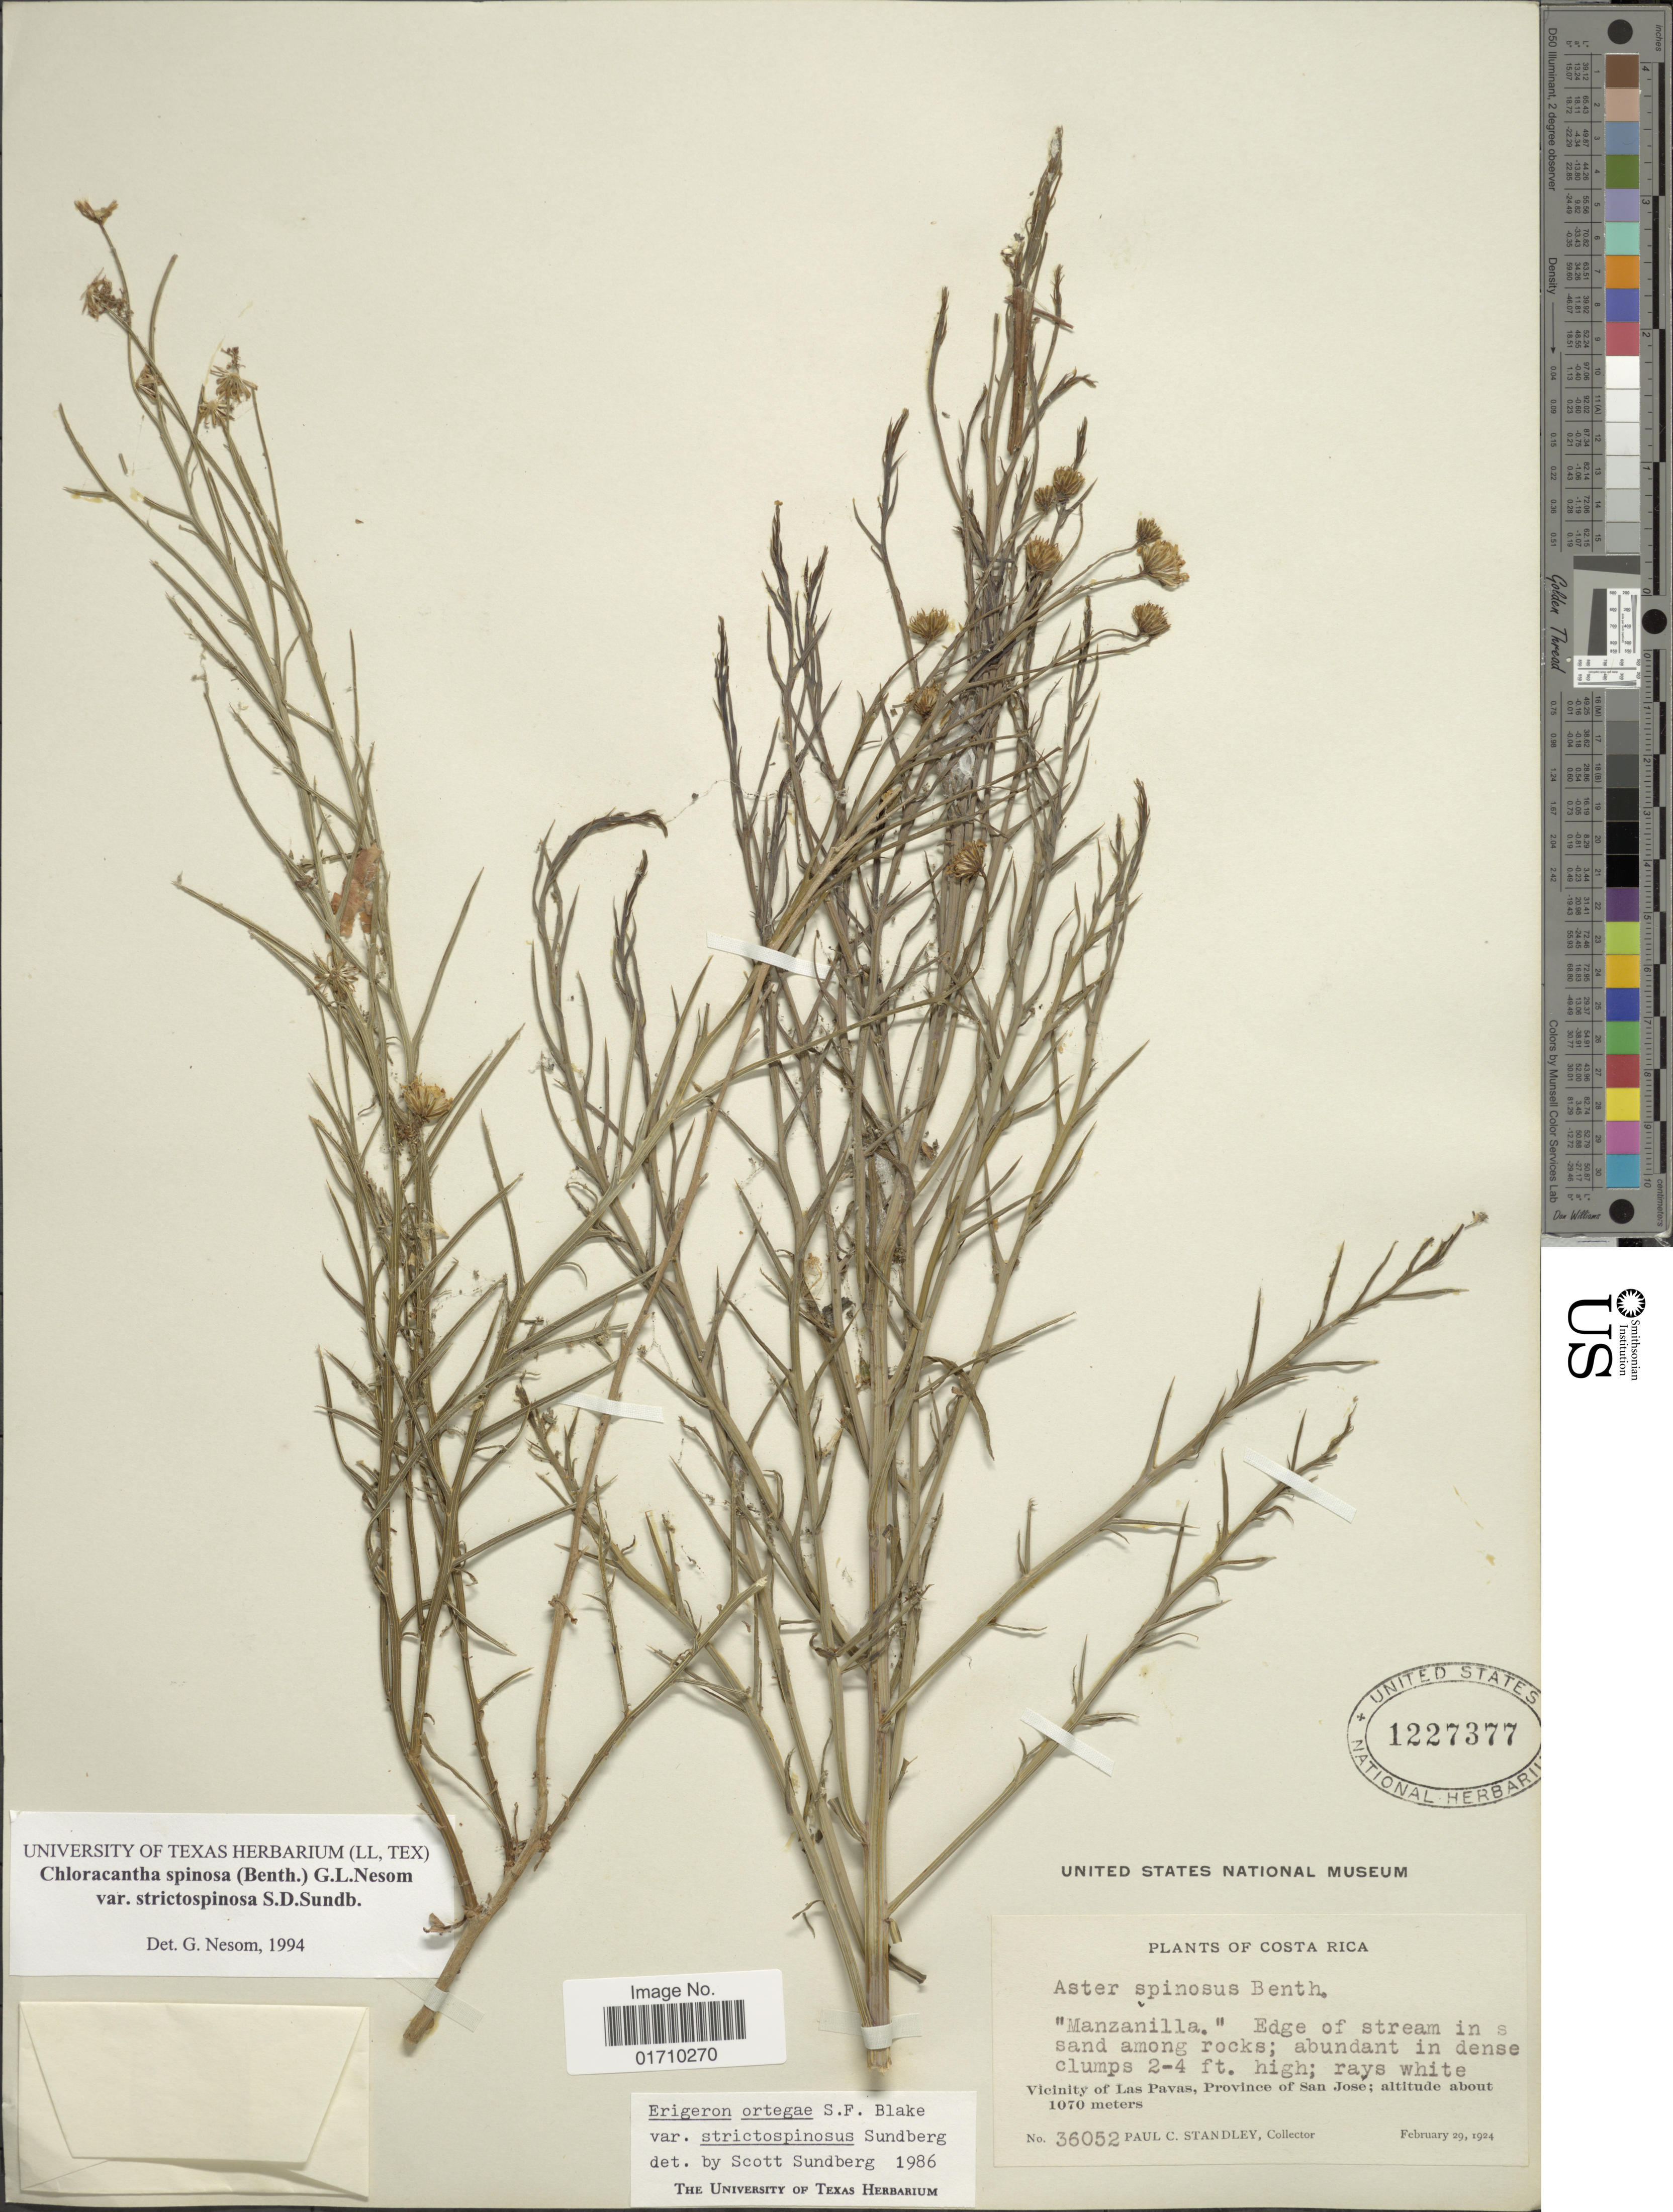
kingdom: Plantae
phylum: Tracheophyta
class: Magnoliopsida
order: Asterales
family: Asteraceae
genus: Chloracantha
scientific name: Chloracantha spinosa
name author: (Benth.) G.L. Nesom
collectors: P. C. Standley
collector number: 36052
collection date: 1924-02-29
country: Costa Rica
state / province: San José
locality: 'Manzanilla' Edge of stream in sand among rocks, Vicinity of Las Pavas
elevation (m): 1070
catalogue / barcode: US 1227377